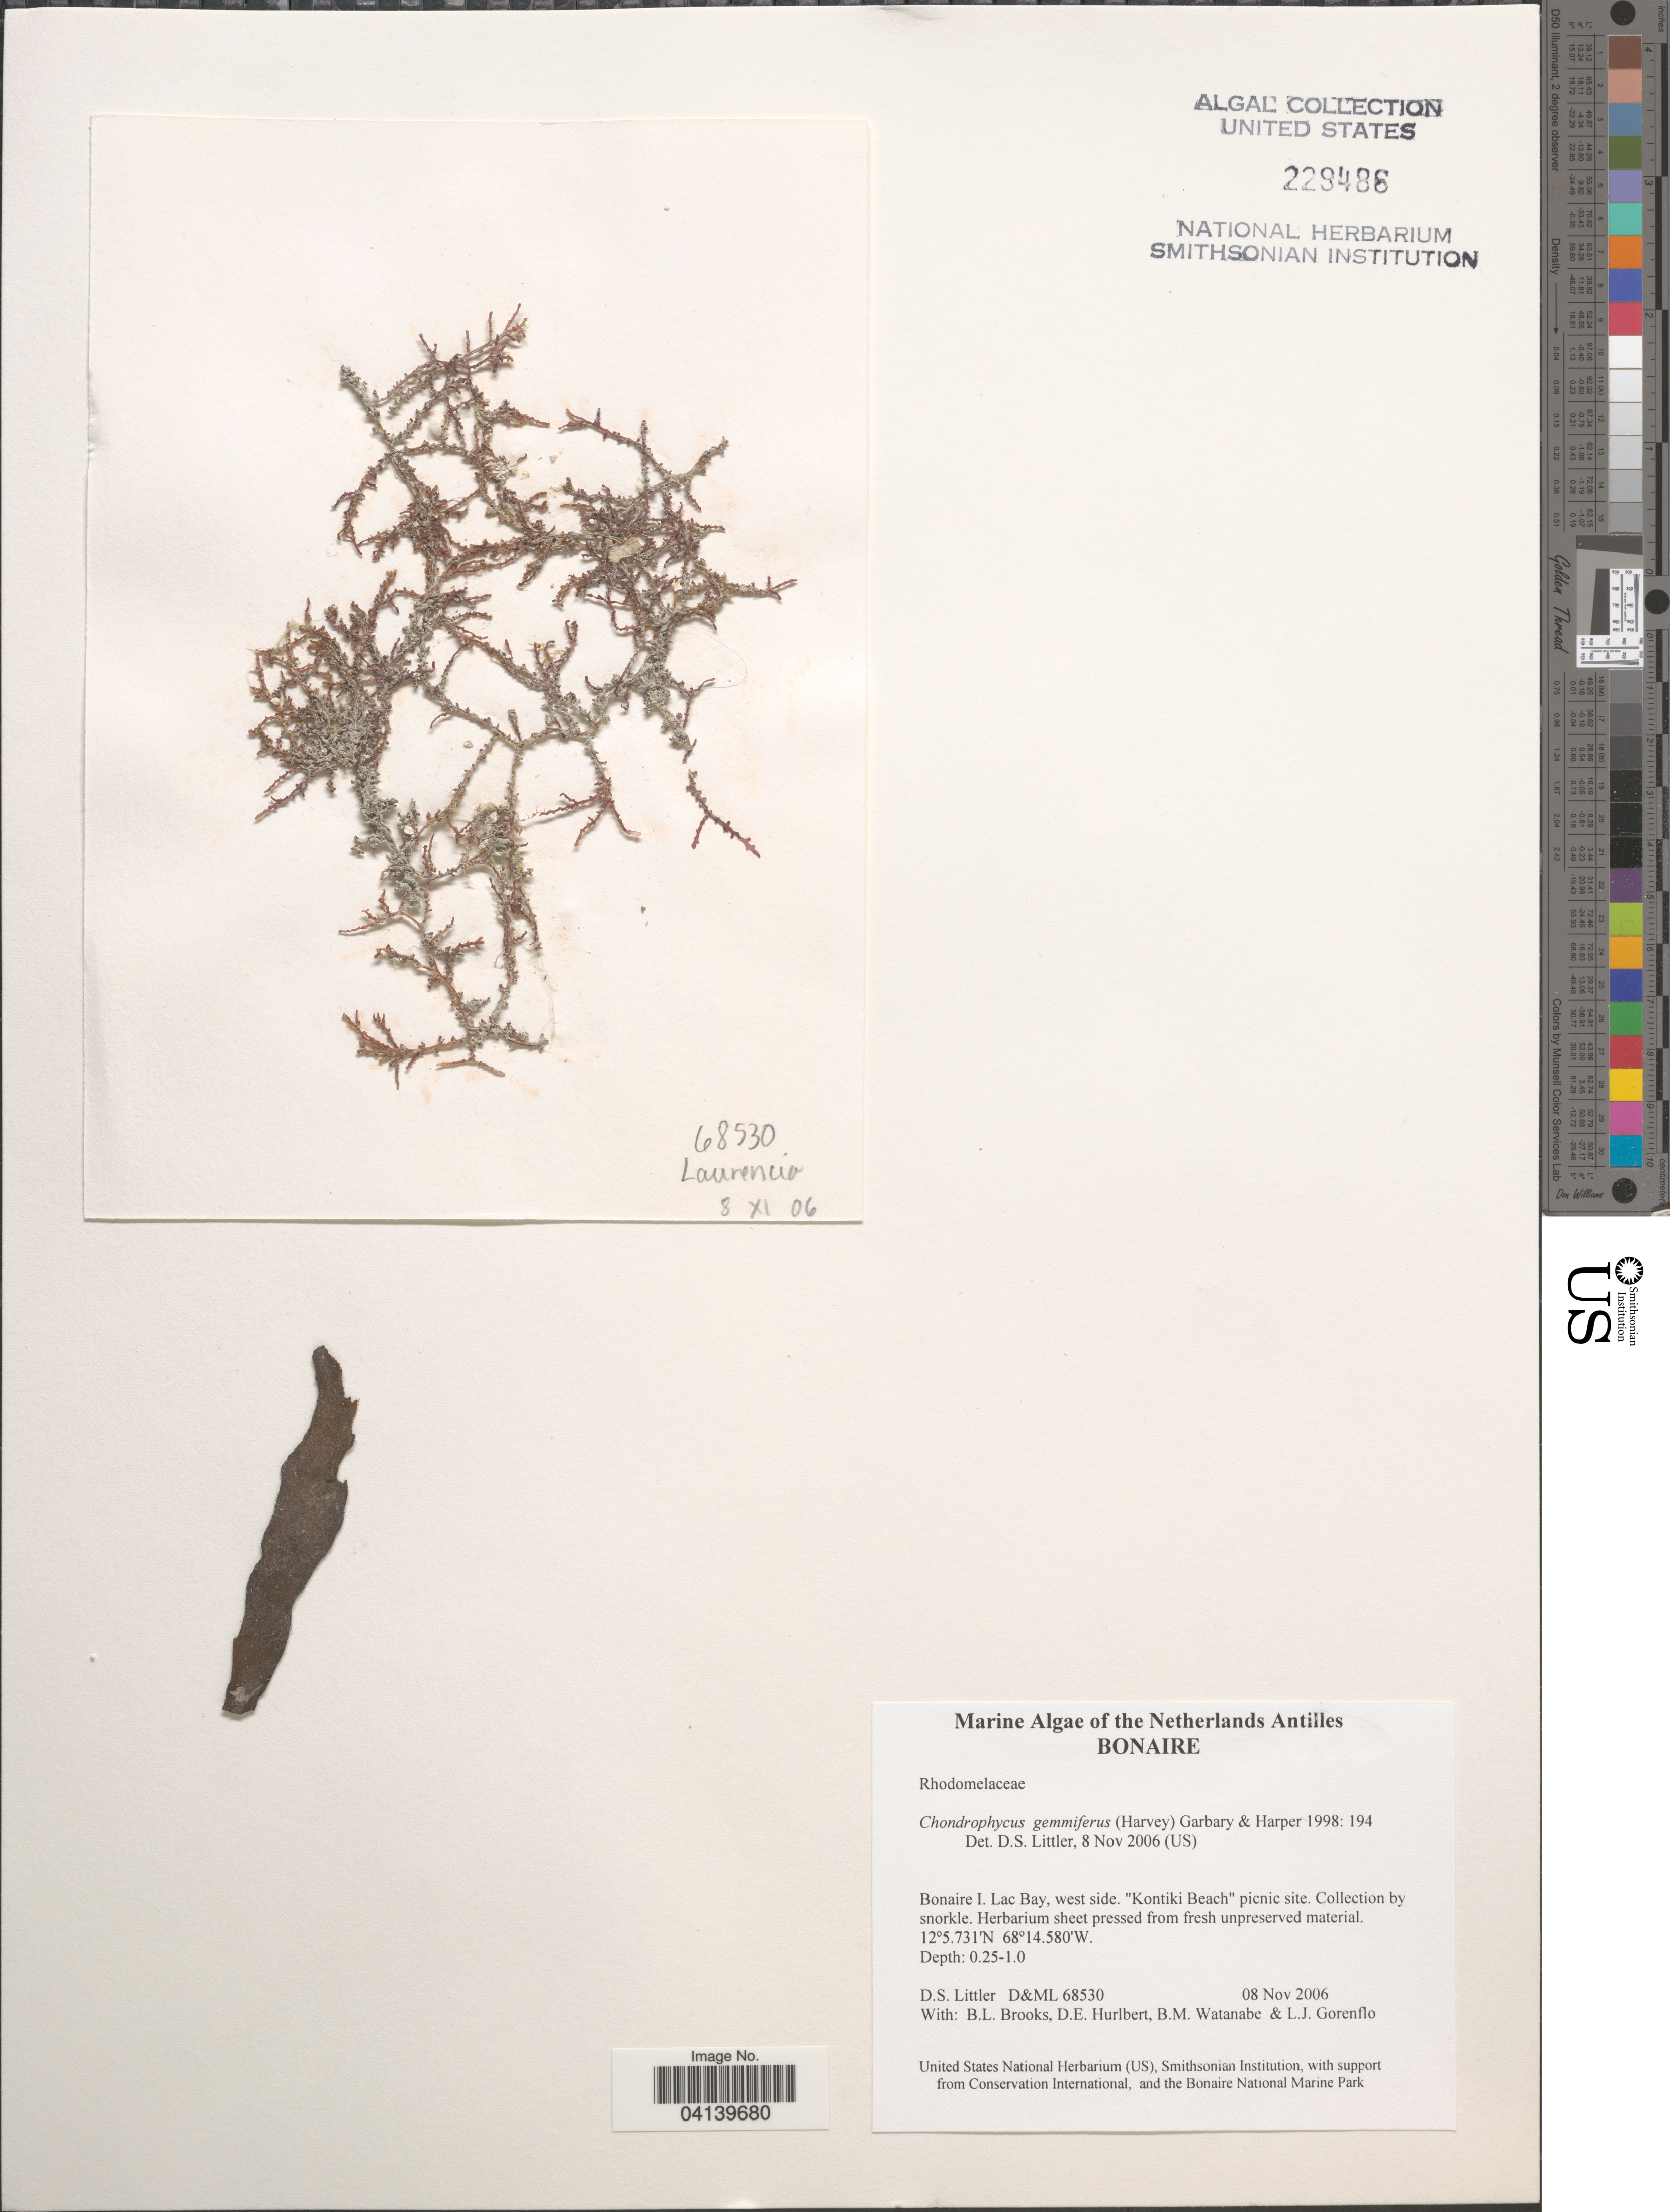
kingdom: Plantae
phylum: Rhodophyta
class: Florideophyceae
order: Ceramiales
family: Rhodomelaceae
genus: Yuzurua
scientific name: Yuzurua poiteaui var. gemmifera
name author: (Harvey) M.J. Wynne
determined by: Algae name updating Project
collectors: D. S. Littler, B. Brooks, D. Hurlbert, B. Watanabe & L. Gorenflo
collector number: D&ML 68530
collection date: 2006-11-08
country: Netherlands Antilles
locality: Bonaire. Bonaire I. Lac Bay, west side. "Kontiki Beach" picnic site.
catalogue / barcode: US 229486